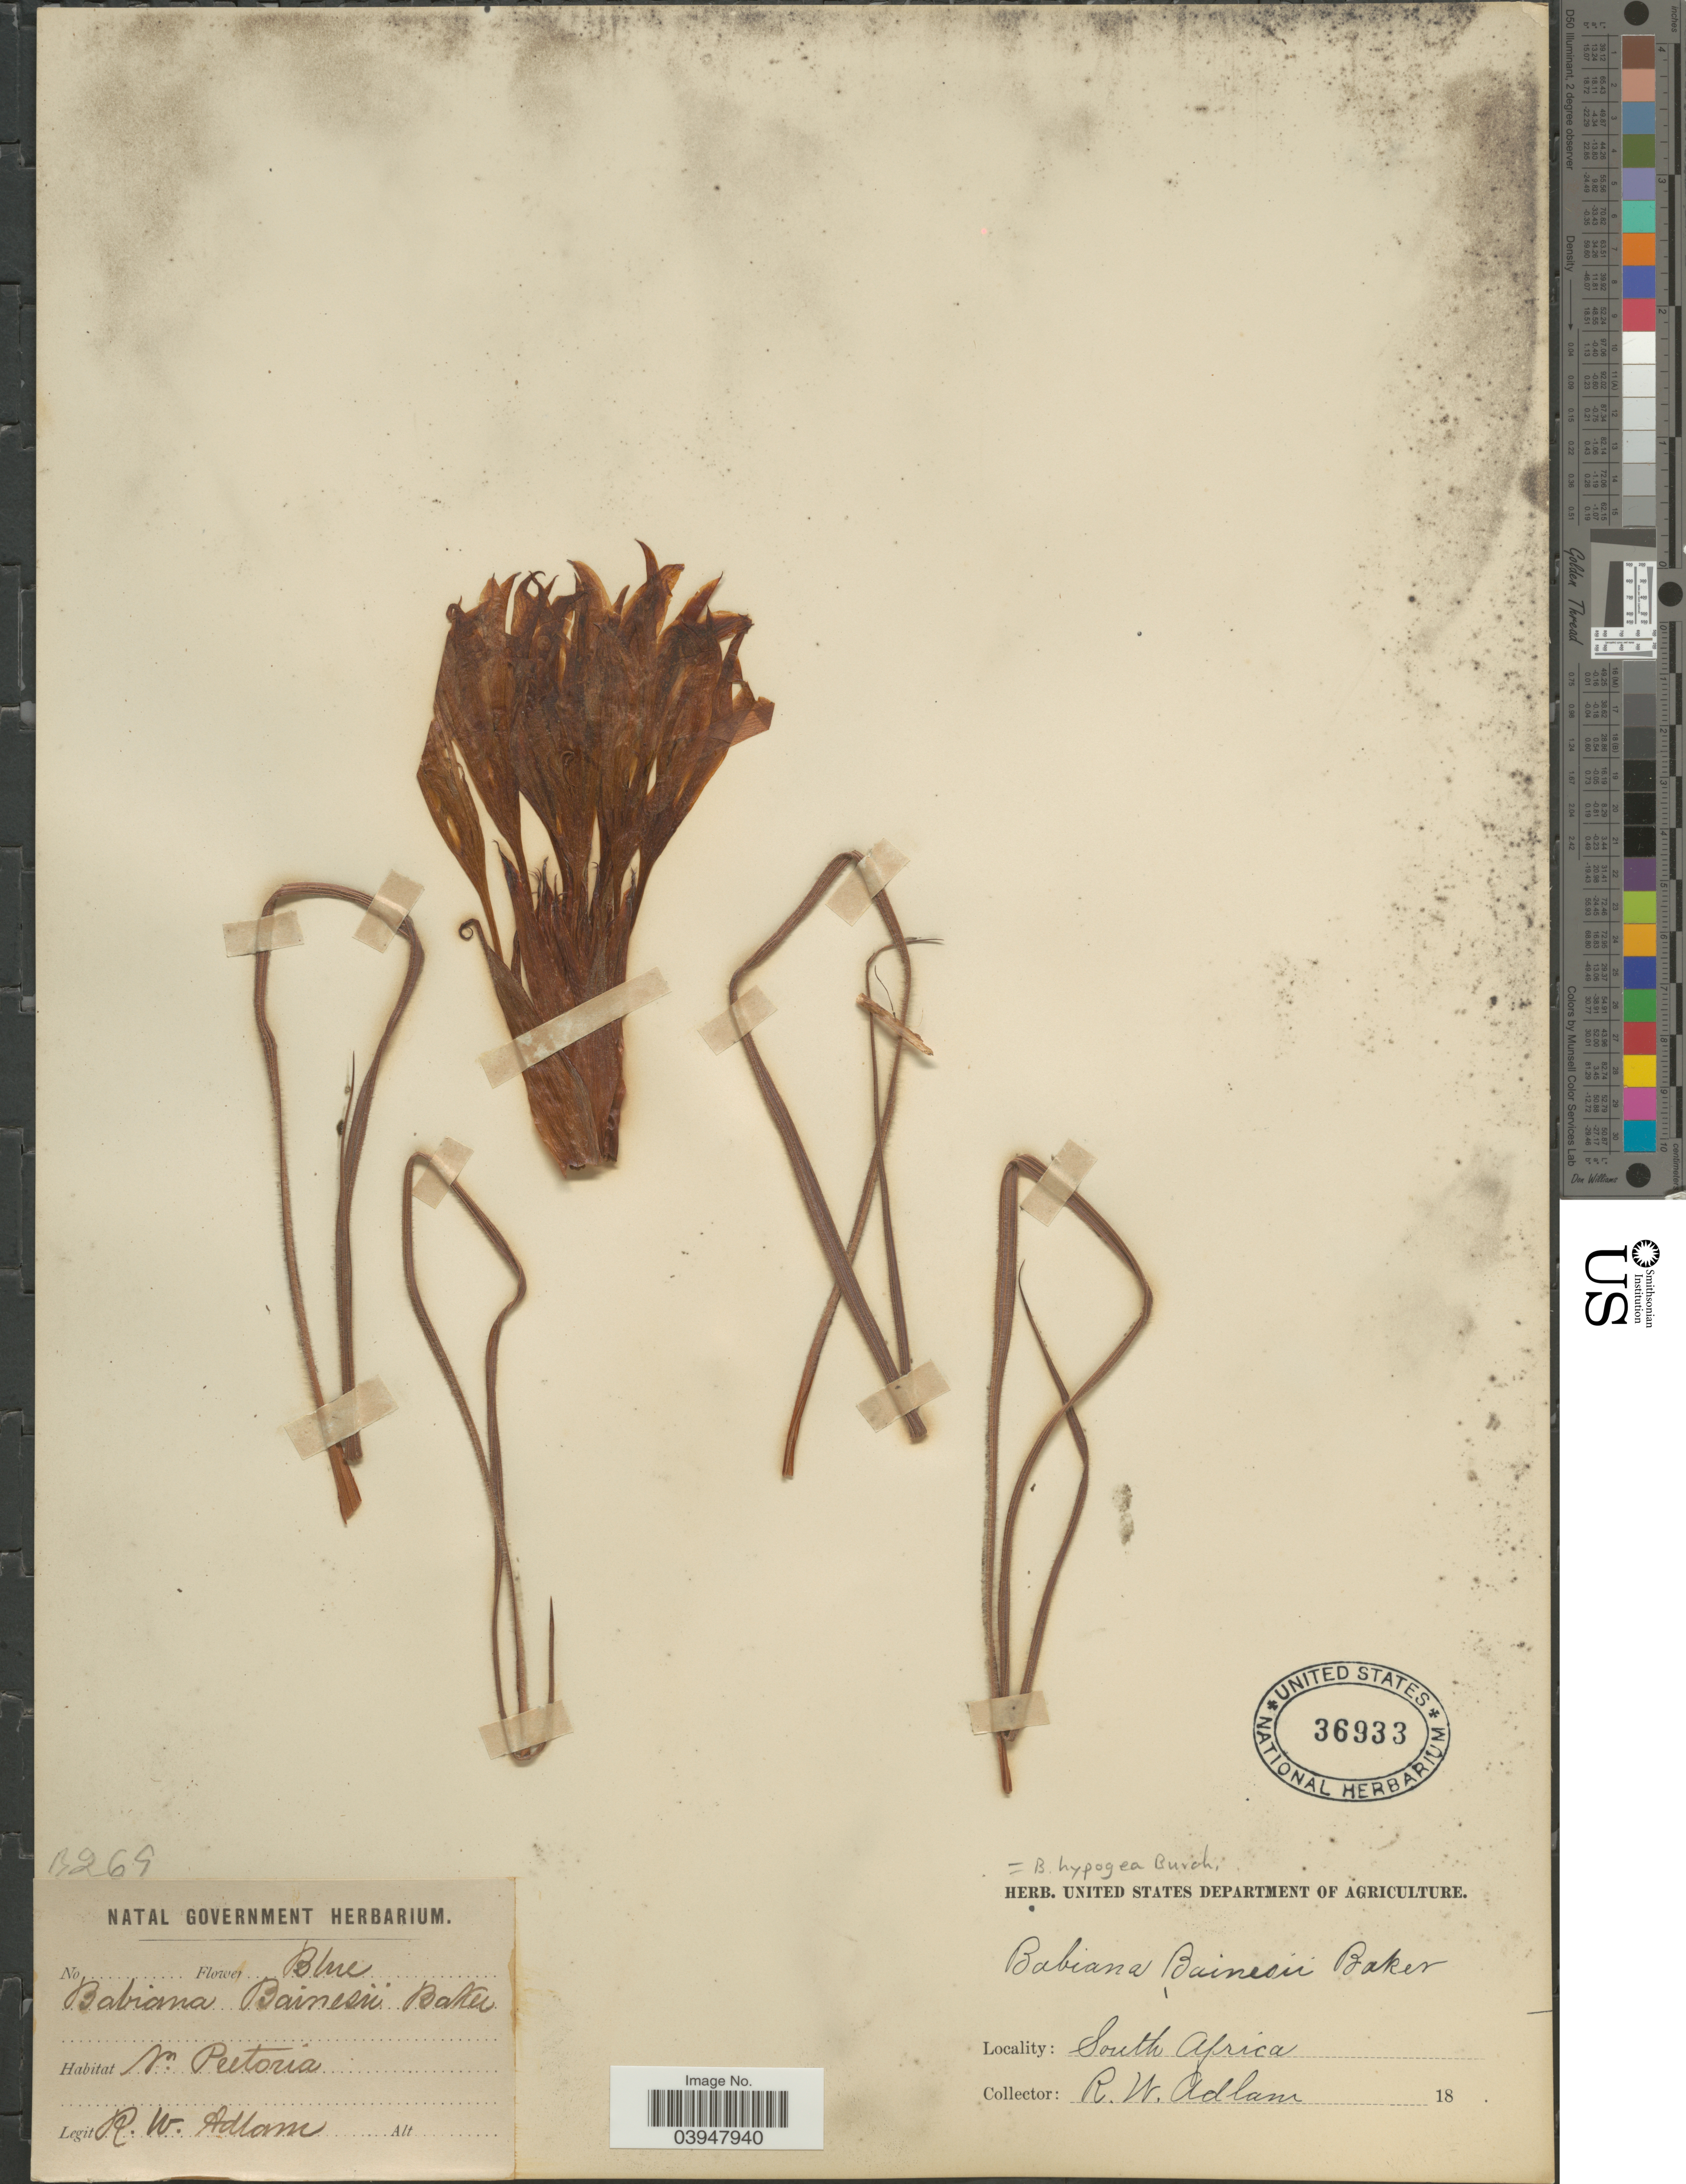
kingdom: Plantae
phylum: Tracheophyta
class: Liliopsida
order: Asparagales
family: Iridaceae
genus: Babiana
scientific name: Babiana hypogea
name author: Burch.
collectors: R. W. Adlam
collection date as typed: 18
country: South Africa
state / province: KwaZulu-Natal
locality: N. Pretoria.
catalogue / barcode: US 36933